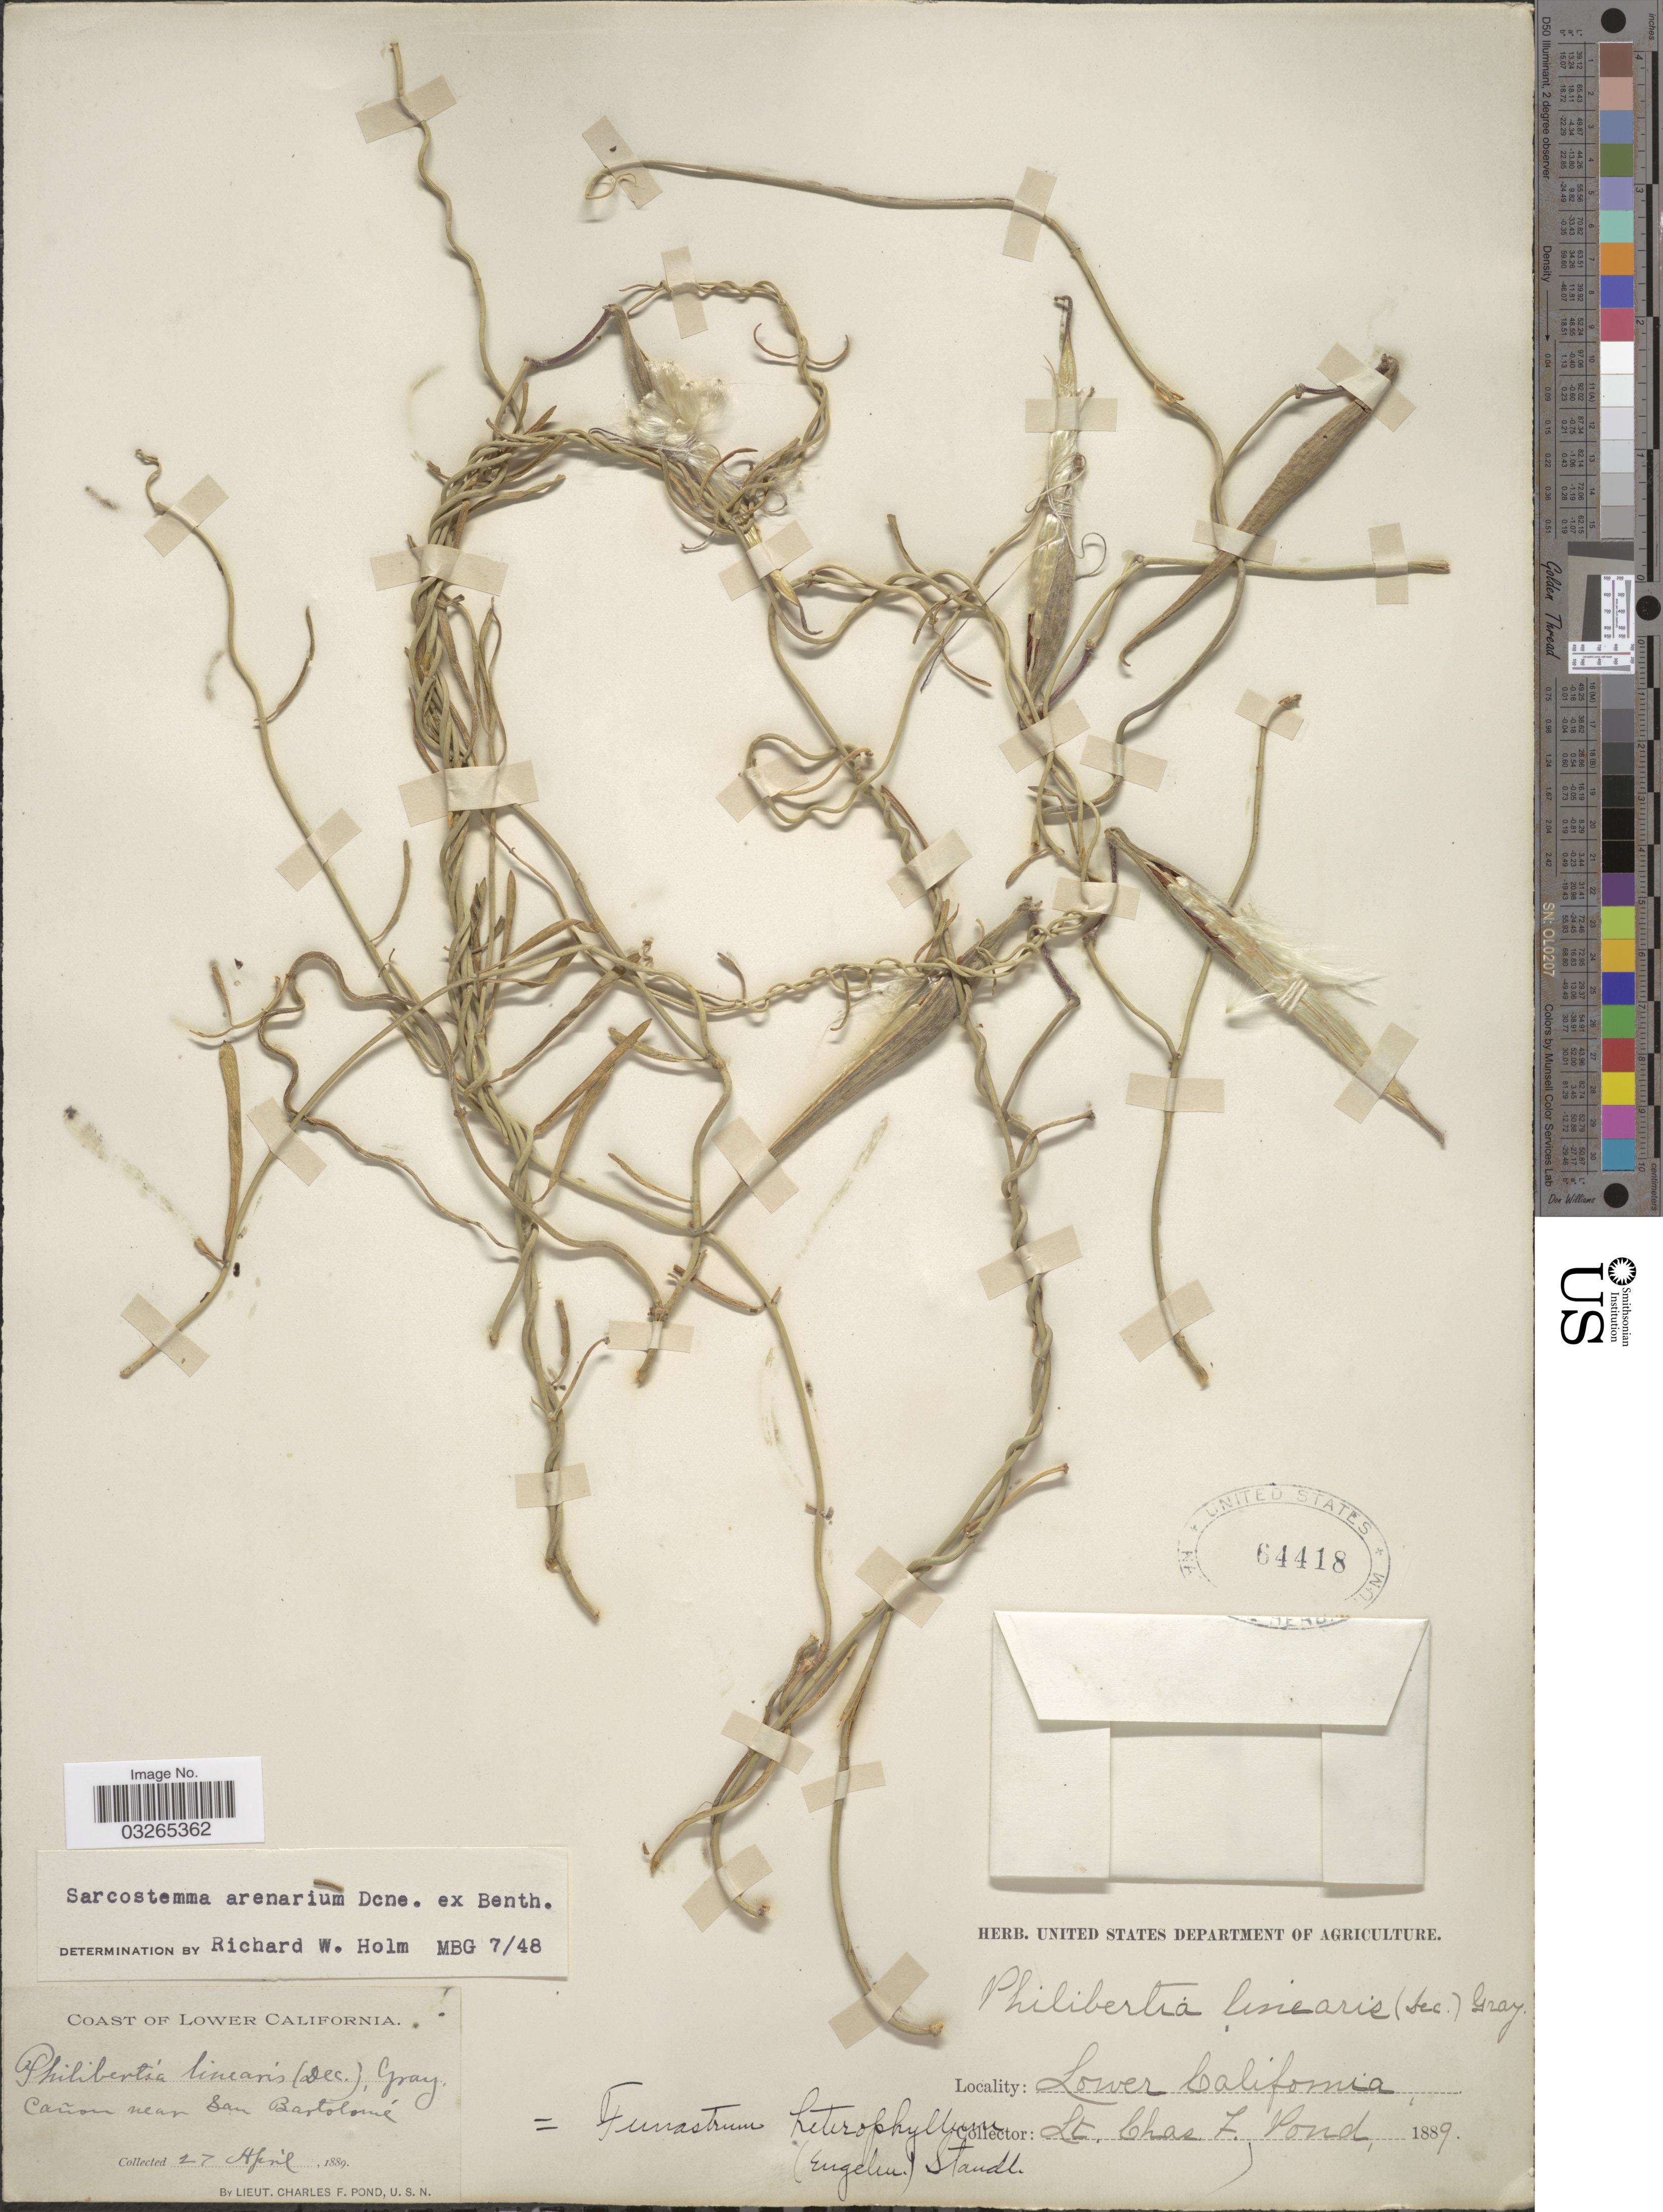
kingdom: Plantae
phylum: Tracheophyta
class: Magnoliopsida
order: Gentianales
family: Apocynaceae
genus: Sarcostemma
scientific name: Sarcostemma arenarium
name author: Decne. ex Benth.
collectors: C. Pond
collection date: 1889-04-27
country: Mexico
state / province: Baja California Sur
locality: Lower California. Cañon near San Bartolomé.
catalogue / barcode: US 64418